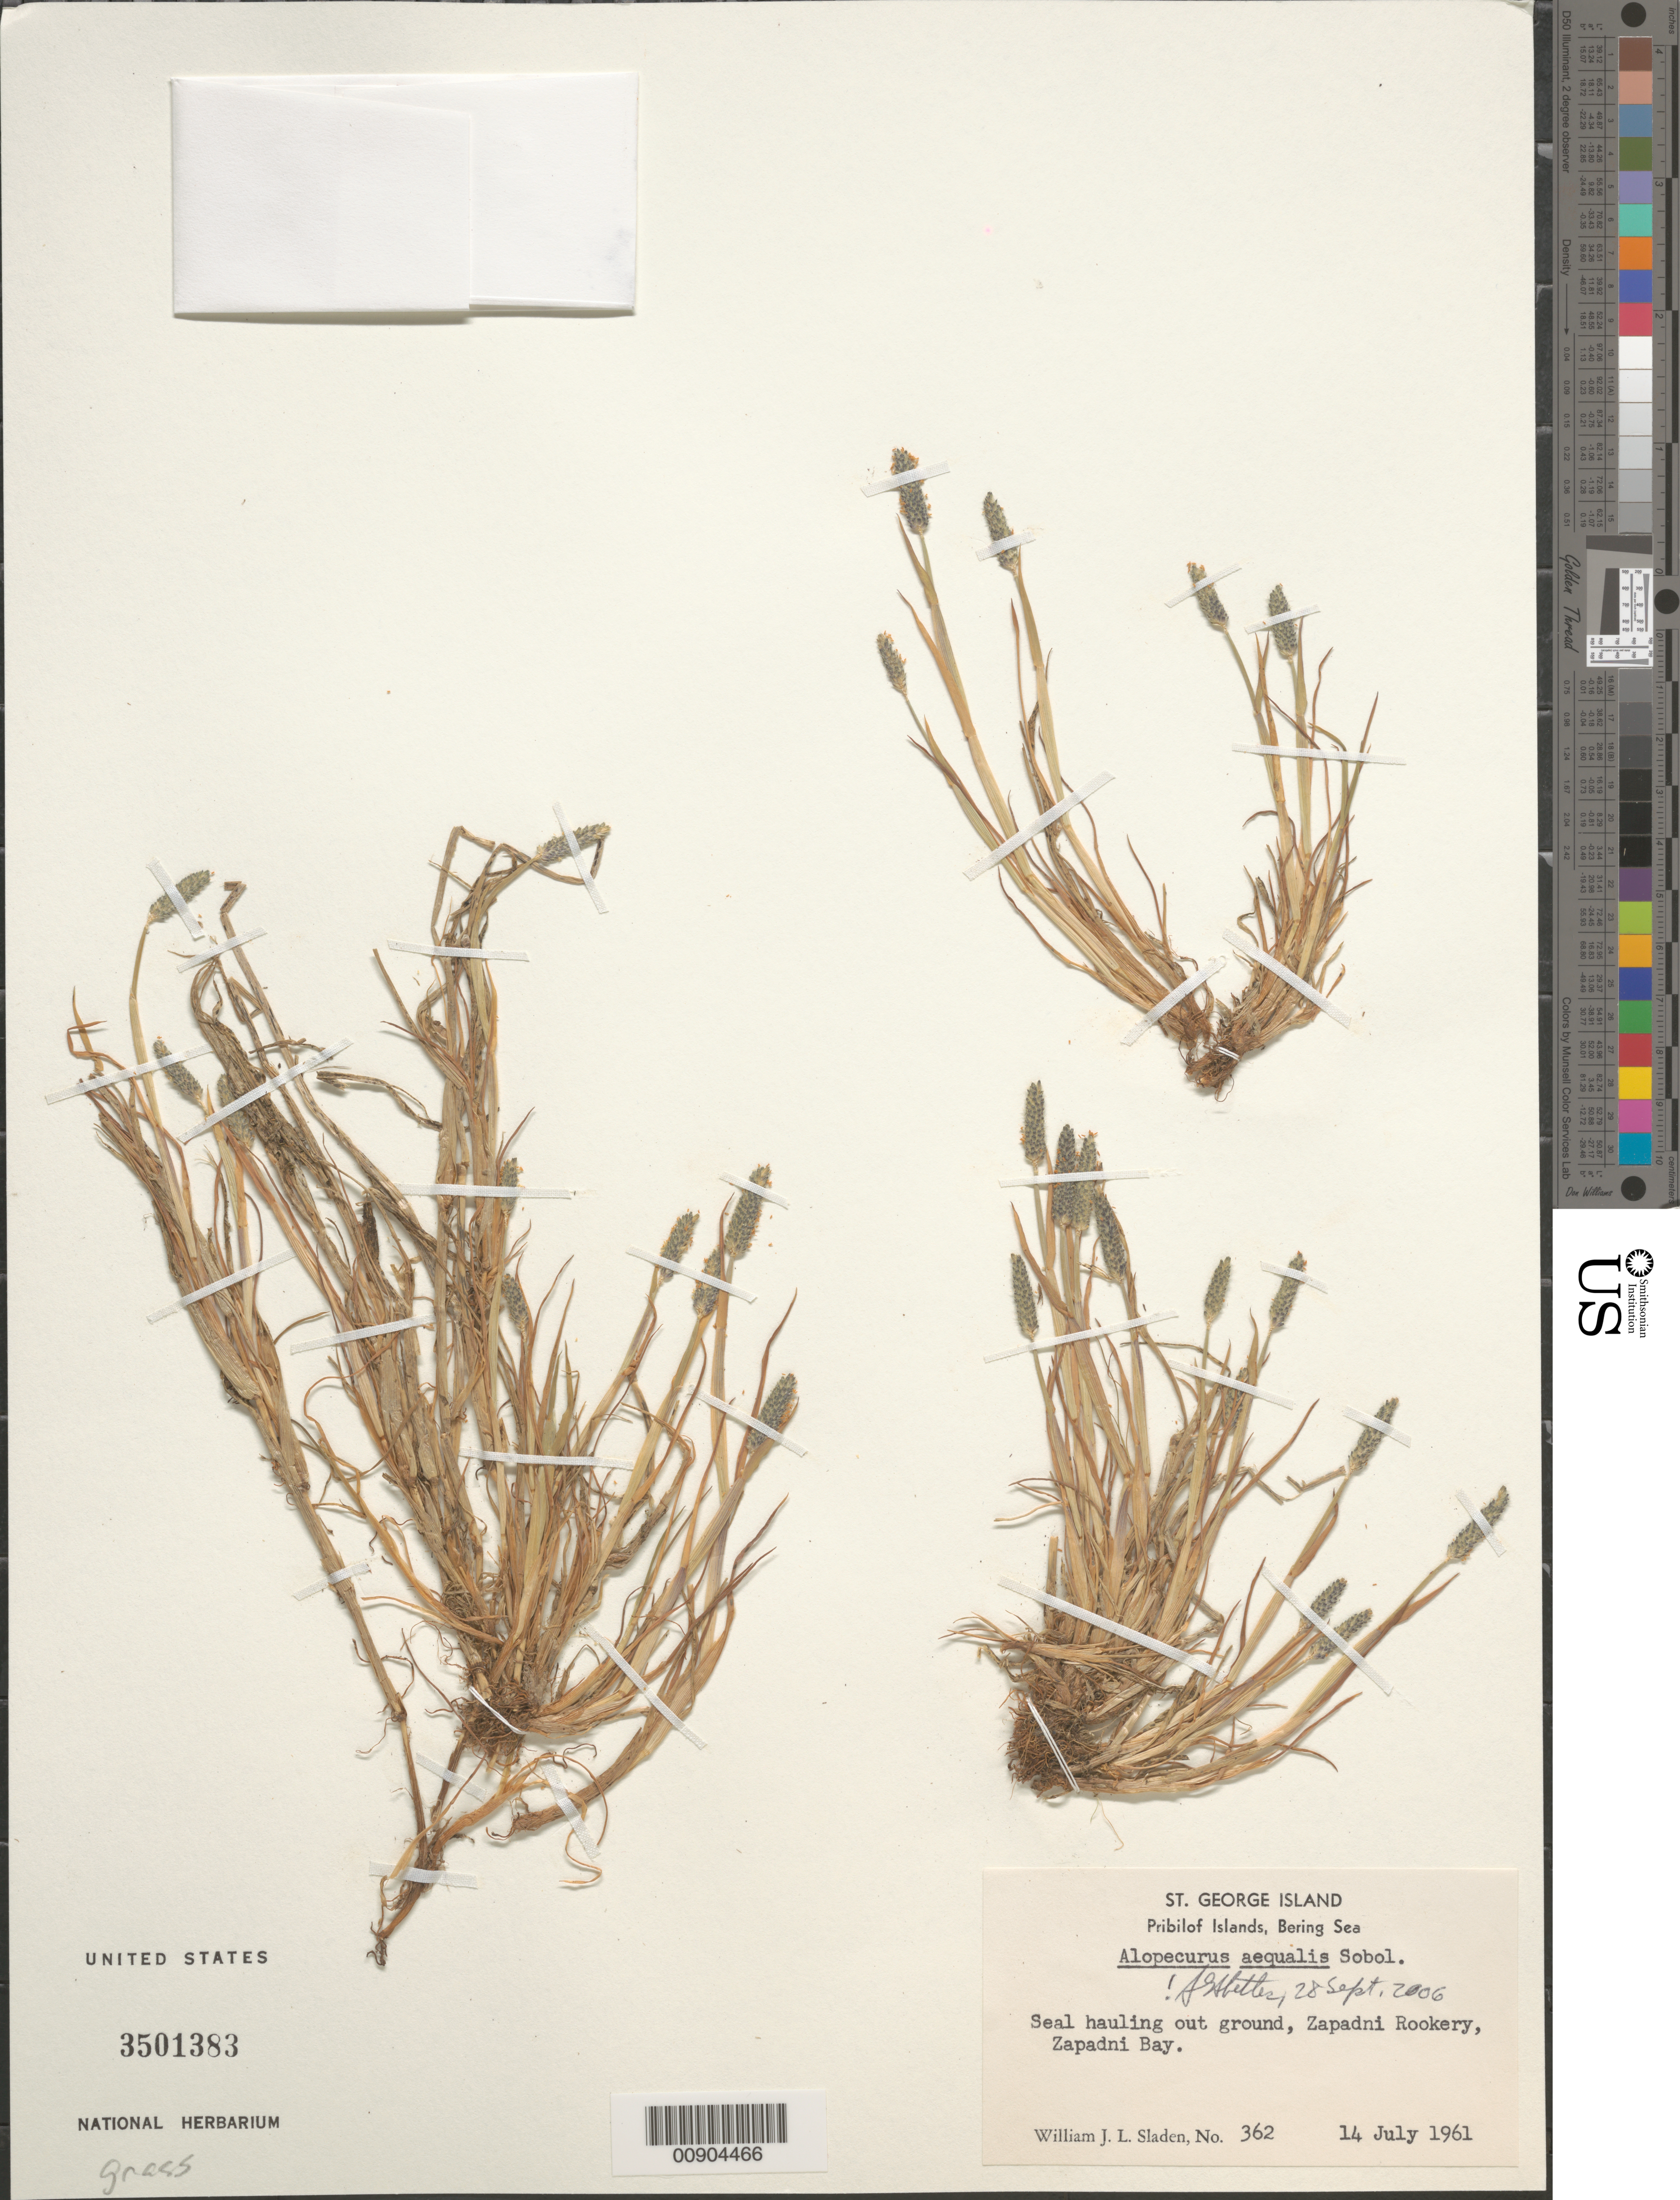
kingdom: Plantae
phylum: Tracheophyta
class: Liliopsida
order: Poales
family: Poaceae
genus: Alopecurus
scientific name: Alopecurus aequalis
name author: Sobol.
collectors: W. Sladen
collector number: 362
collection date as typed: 14 Jul 1960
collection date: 1960-07-14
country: United States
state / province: Alaska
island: St. George Island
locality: St. George Island. Seal hauling out ground, Zapadni Rookery, Zapadni Bay., Bering Sea, Pribilof Islands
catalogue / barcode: US 3501383